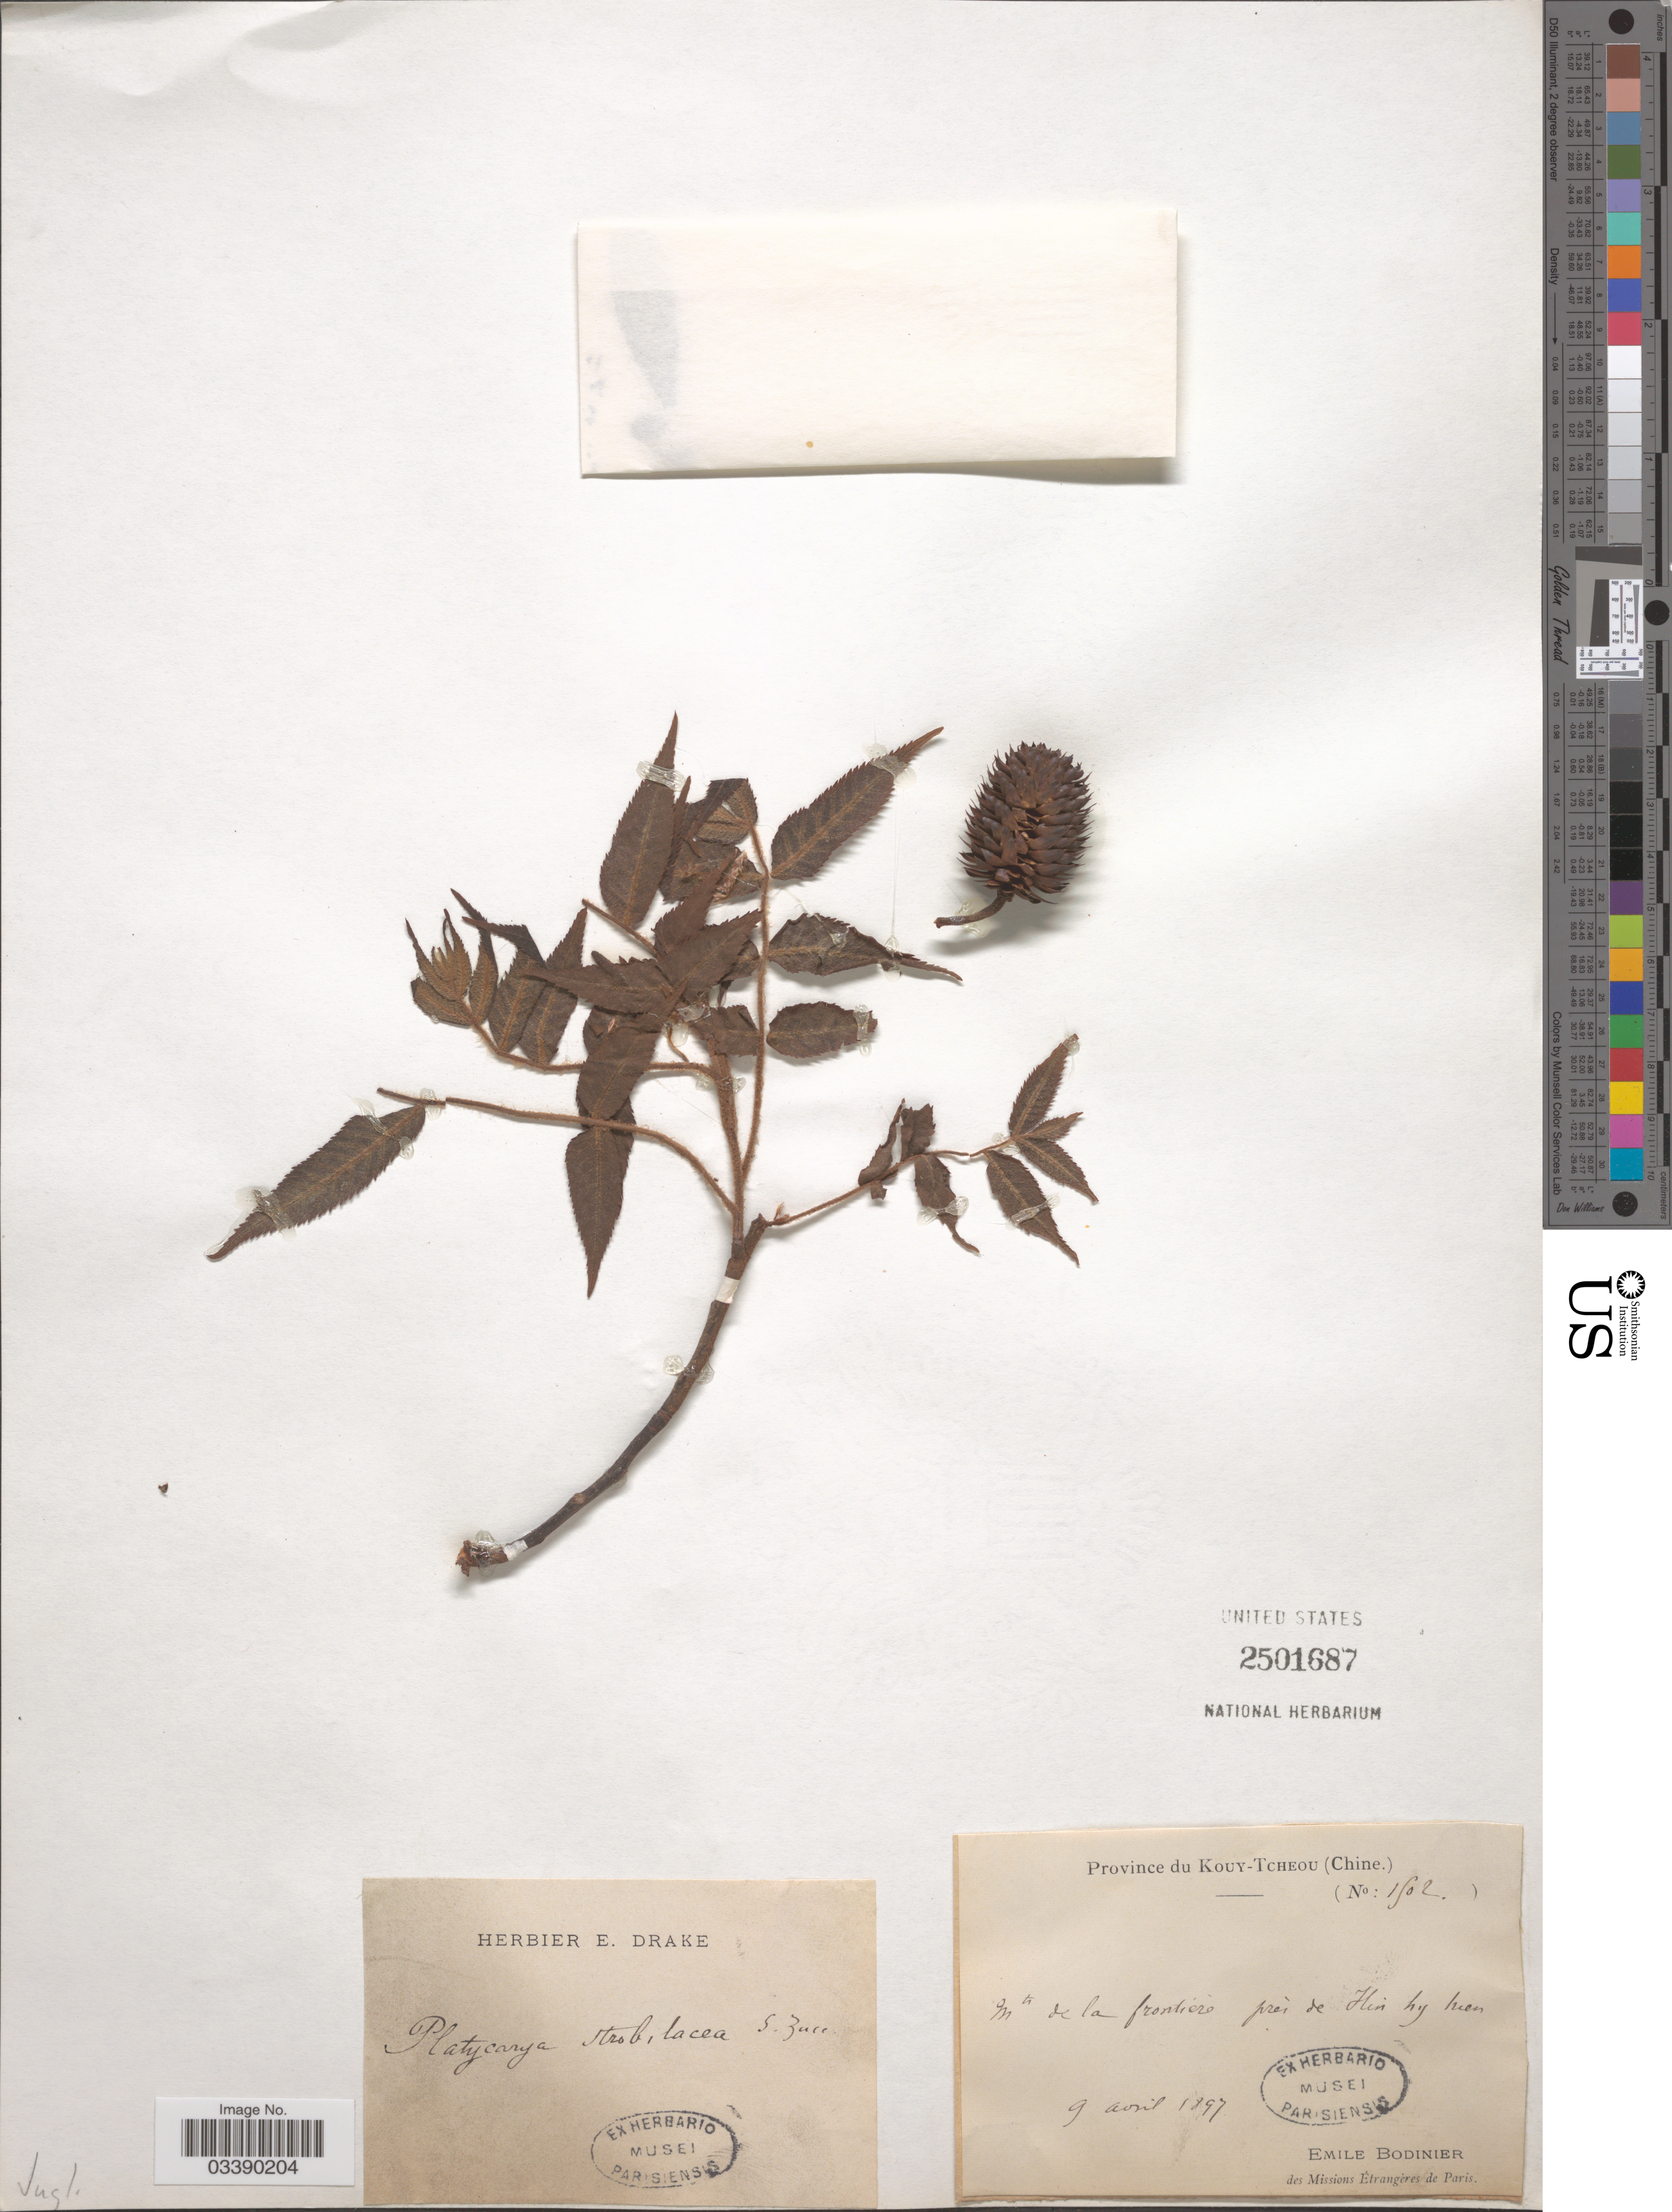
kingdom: Plantae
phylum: Tracheophyta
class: Magnoliopsida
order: Fagales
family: Juglandaceae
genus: Platycarya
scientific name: Platycarya strobilacea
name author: Siebold & Zucc.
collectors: E. Bodinier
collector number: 1502*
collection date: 1897-04-09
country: China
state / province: Guizhou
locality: Province du Kouy-Tcheou. Mts de la frontiére prés de Hin hy huen [interpreted].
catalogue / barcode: US 2501687